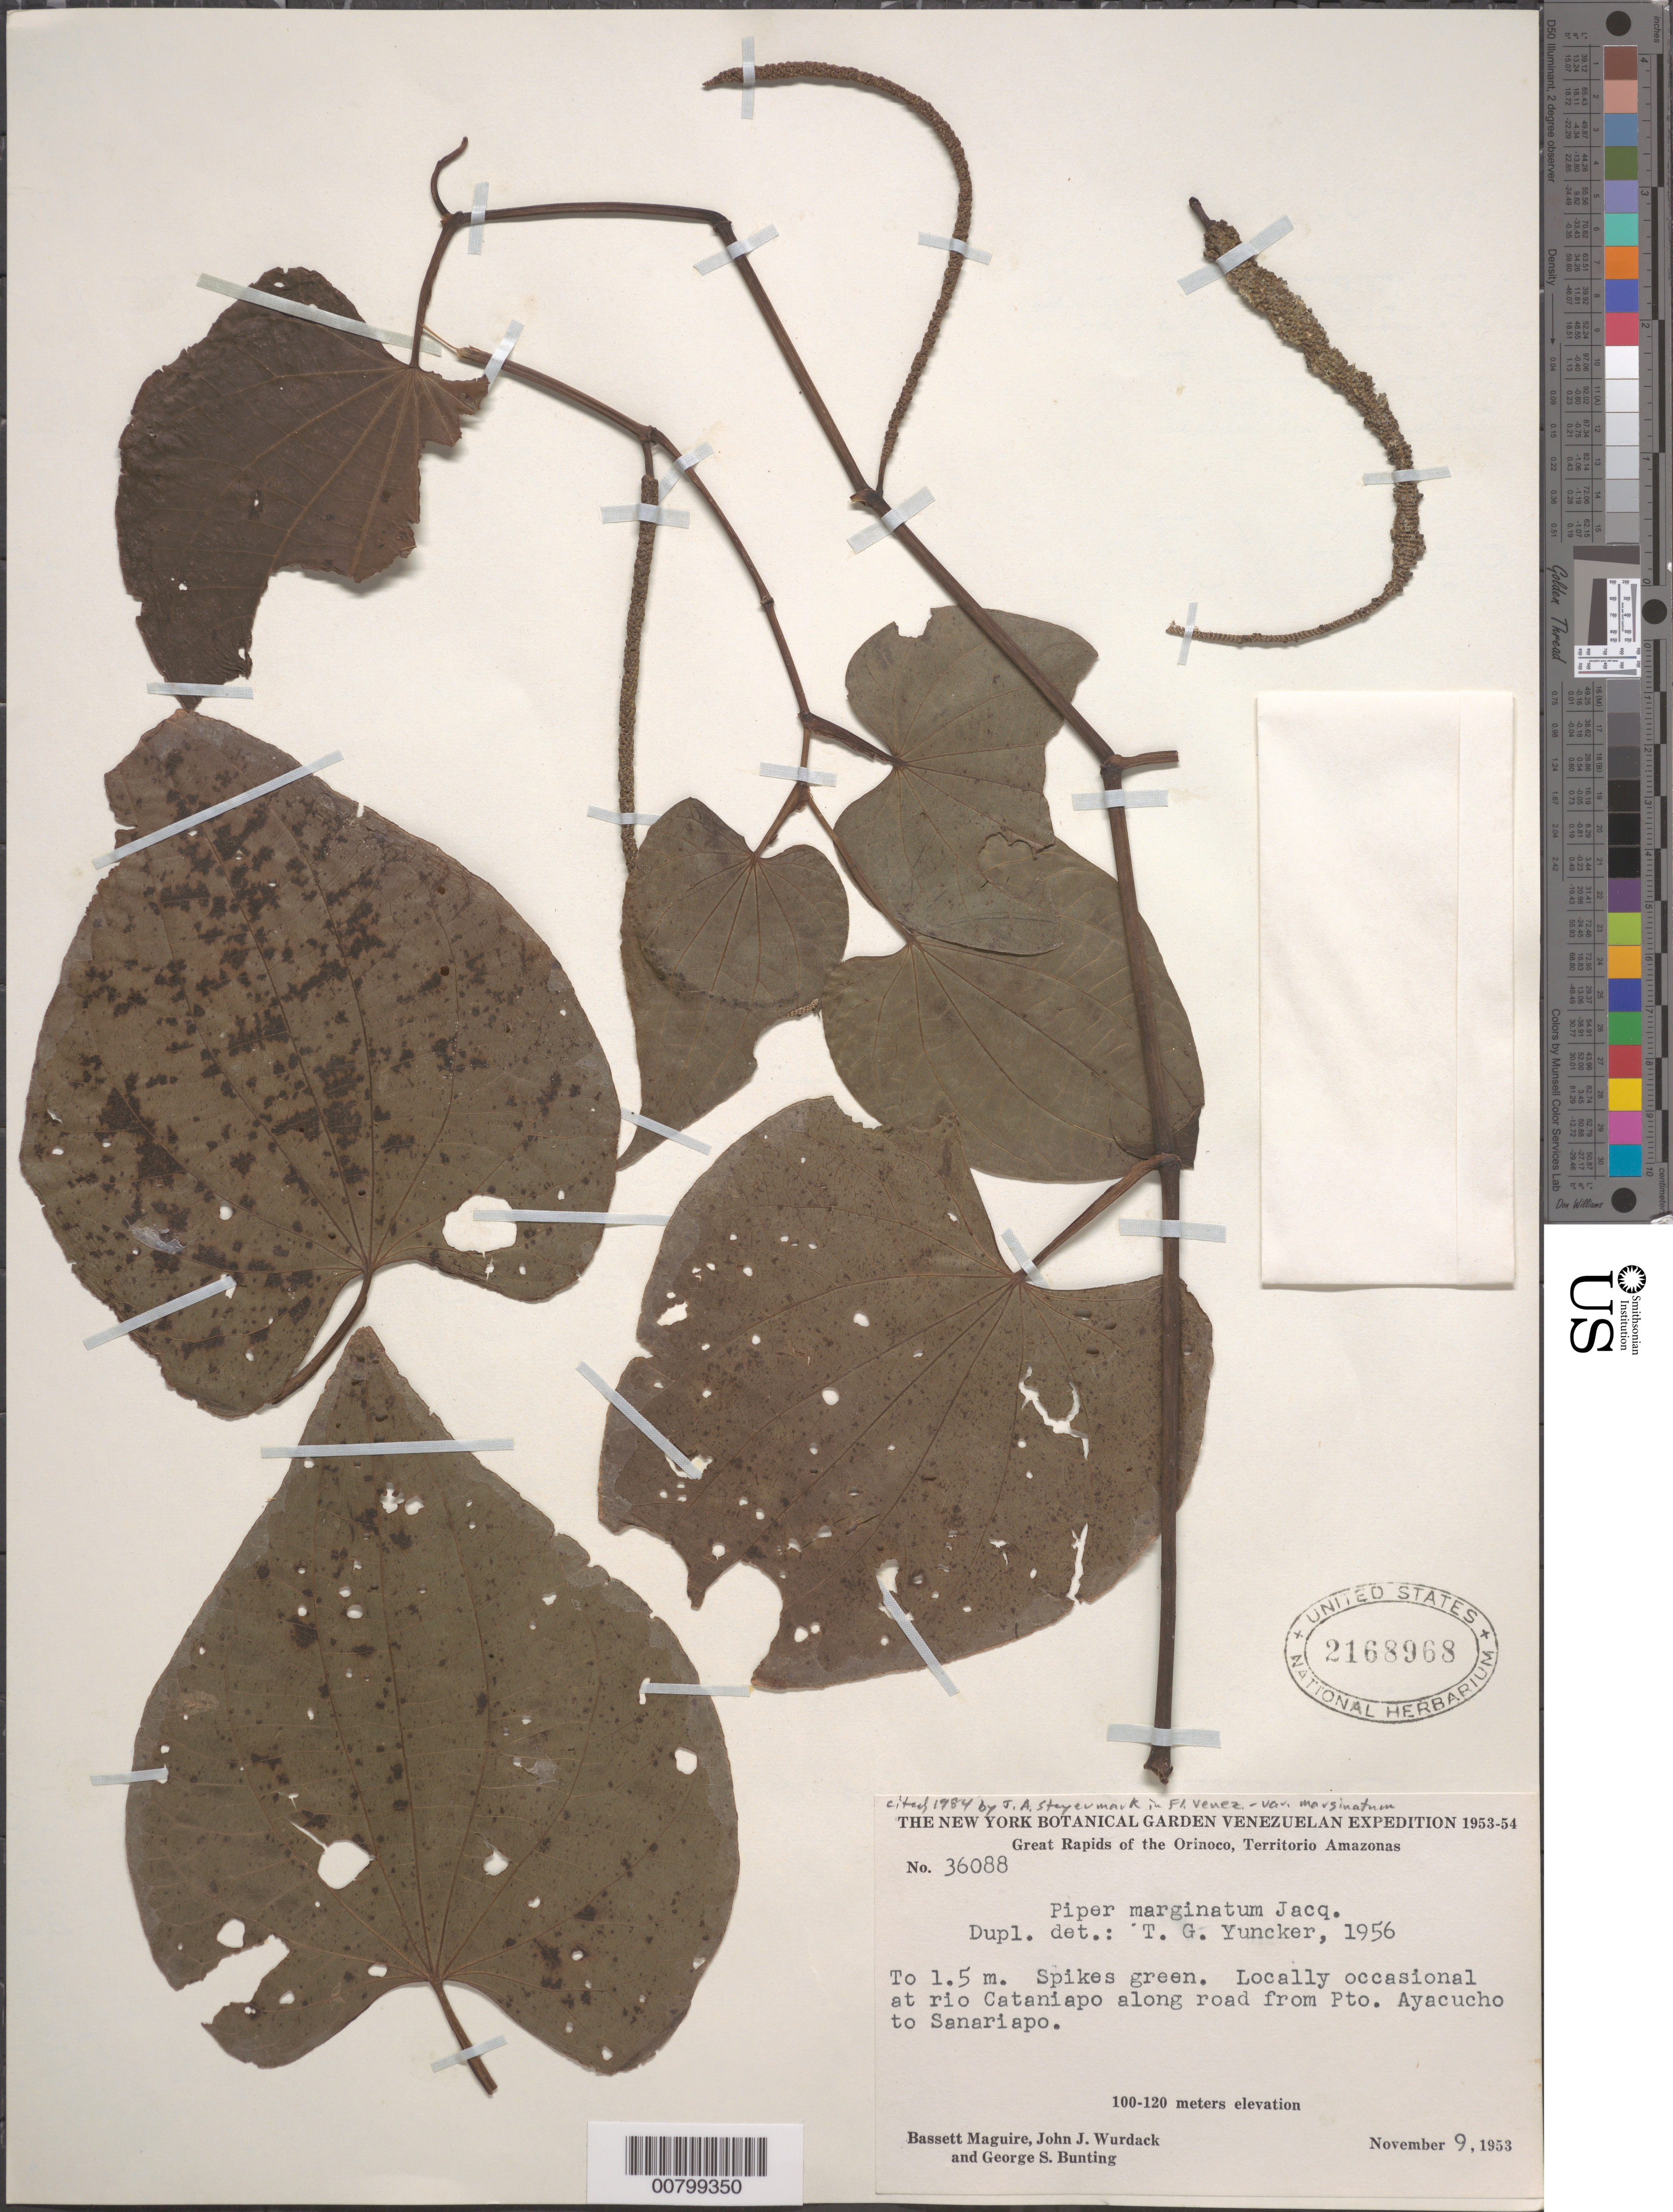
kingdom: Plantae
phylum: Tracheophyta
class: Magnoliopsida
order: Piperales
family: Piperaceae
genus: Piper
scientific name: Piper marginatum var. marginatum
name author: Jacq.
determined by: Steyermark, Julian A., (VEN)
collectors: B. Maguire, J. J. Wurdack & G. S. Bunting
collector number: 36088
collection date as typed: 9-Nov-53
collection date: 1953-11-09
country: Venezuela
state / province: Amazonas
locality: Puerto Ayacucho to Sanariapo road, at Río Cataniapo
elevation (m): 100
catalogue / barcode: US 2168968